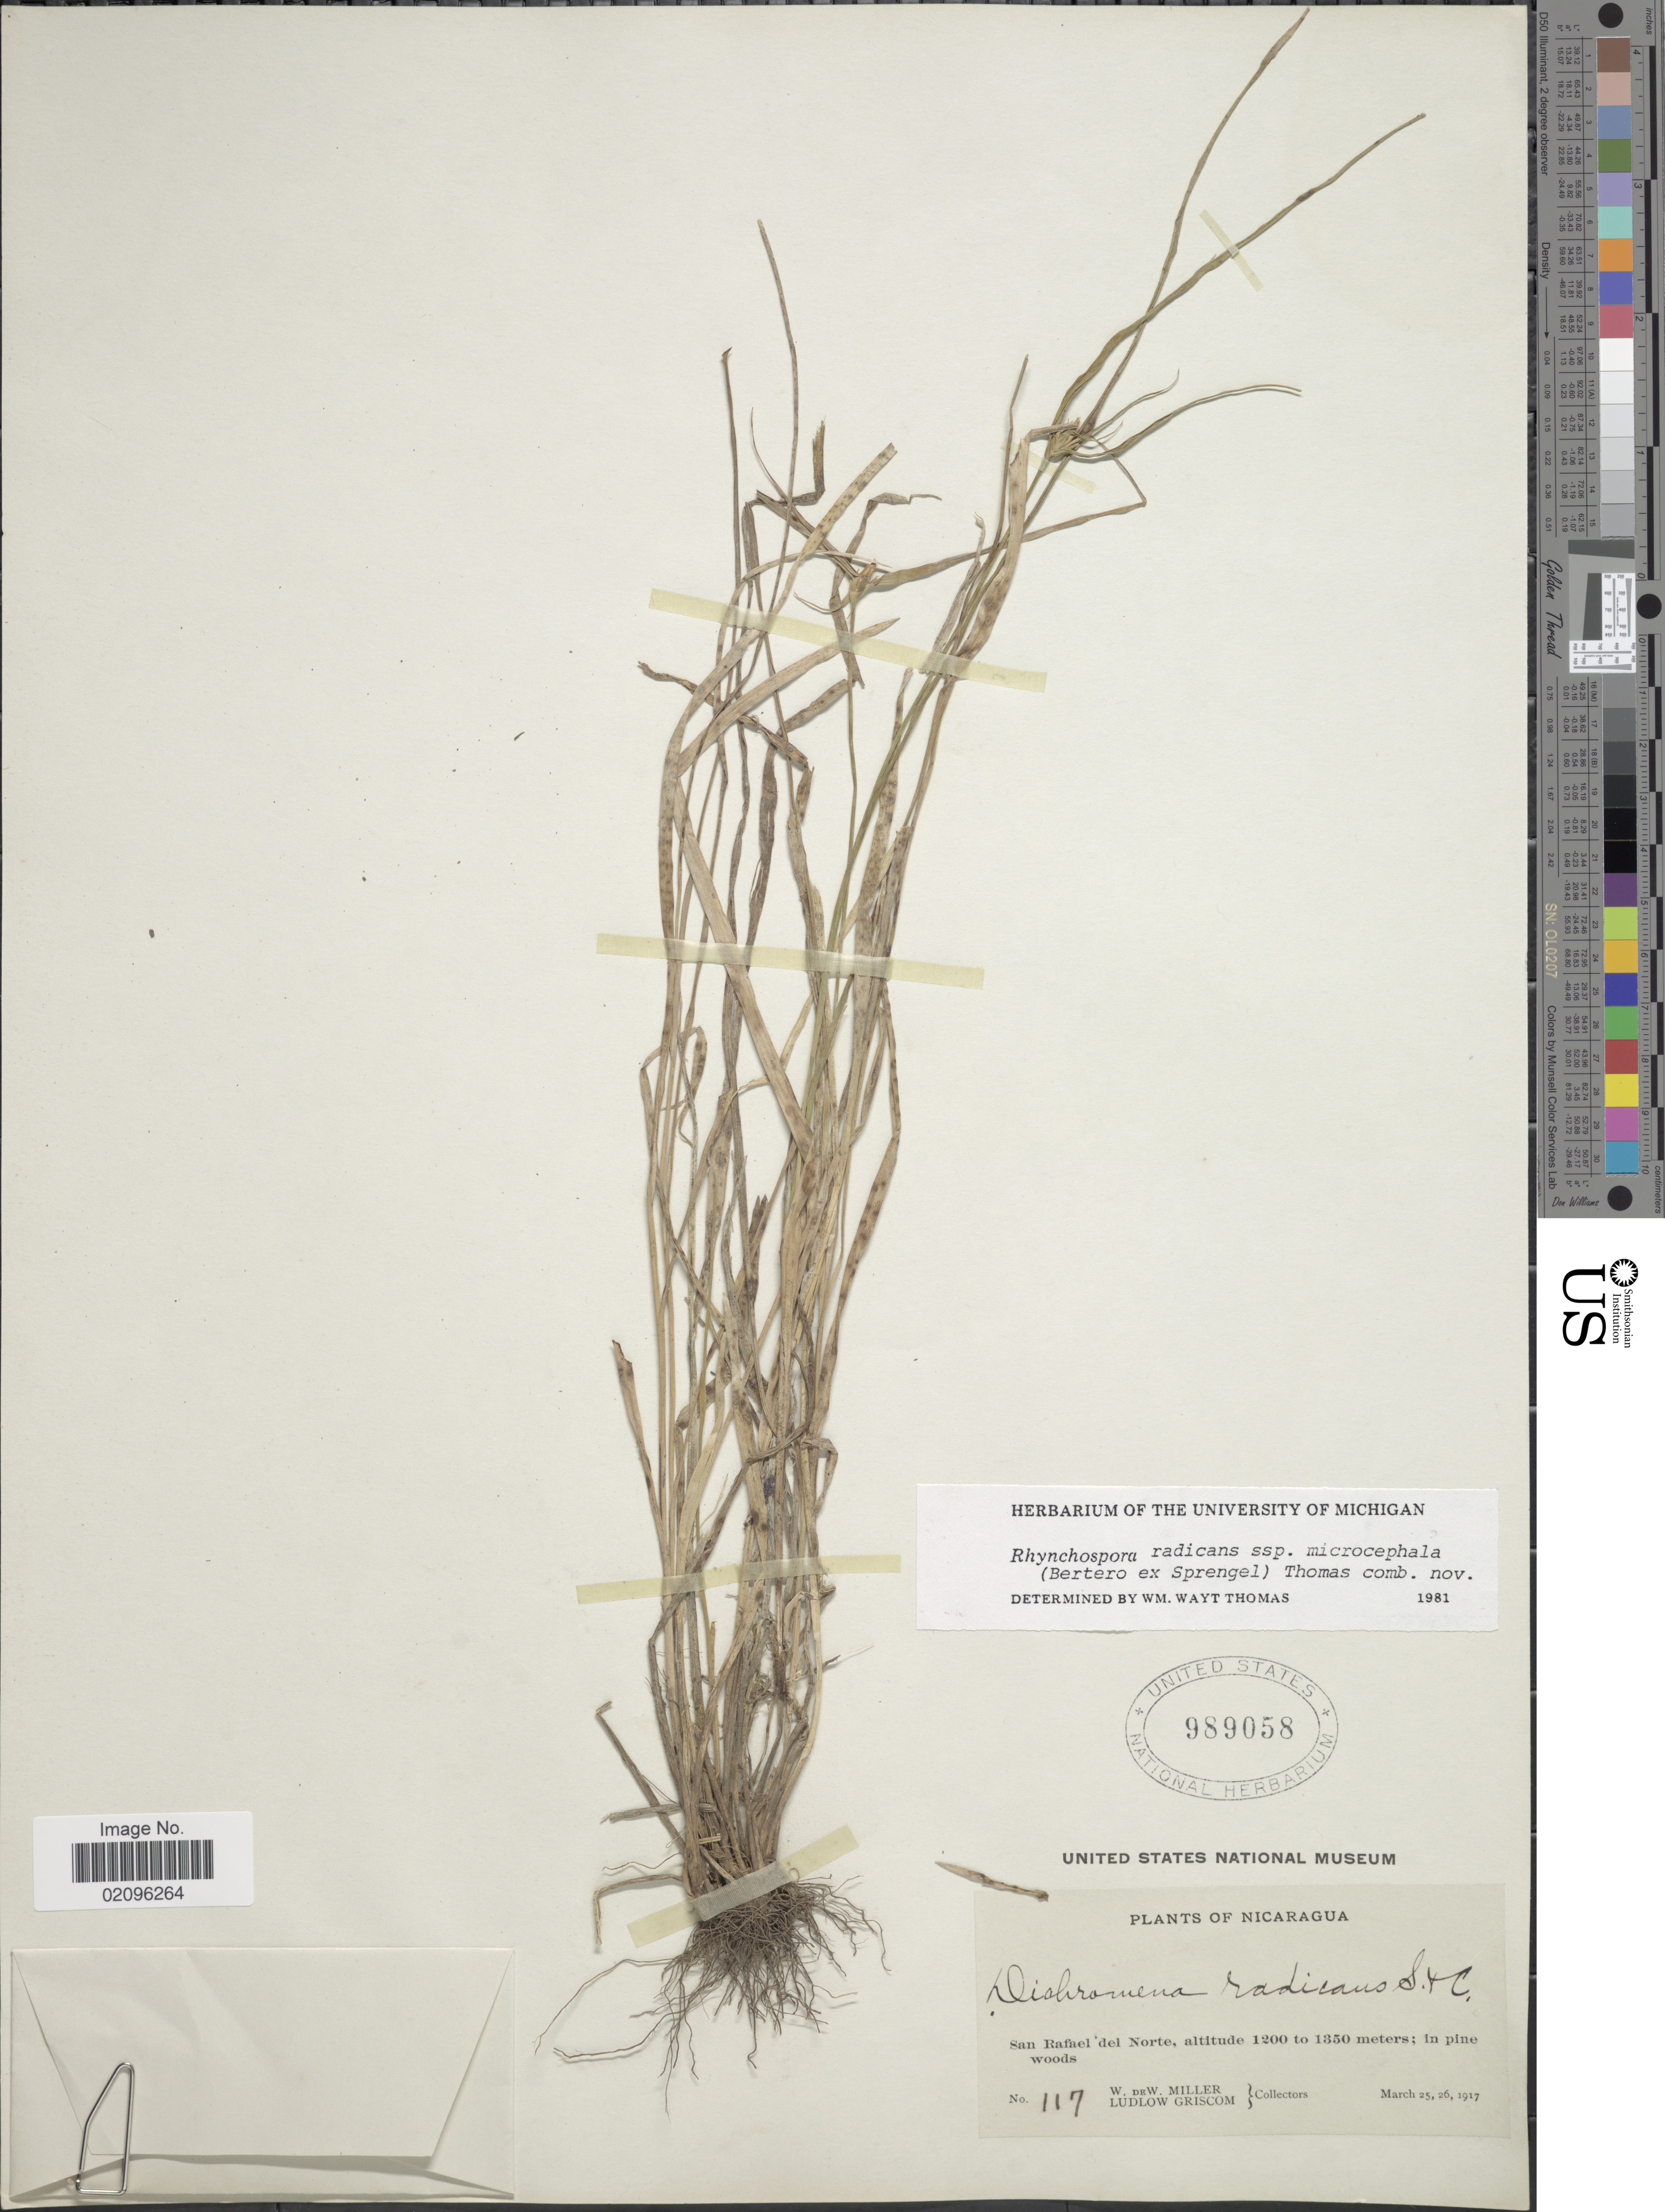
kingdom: Plantae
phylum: Tracheophyta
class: Liliopsida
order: Poales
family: Cyperaceae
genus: Rhynchospora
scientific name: Rhynchospora radicans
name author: (Schltdl. & Cham.) H. Pfeiff.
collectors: W. Miller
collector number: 117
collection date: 1917-03-25/1917-03-26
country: Nicaragua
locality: San Rafael del Norte. Nicaragua. In pine woods.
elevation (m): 1200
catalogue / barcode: US 989058